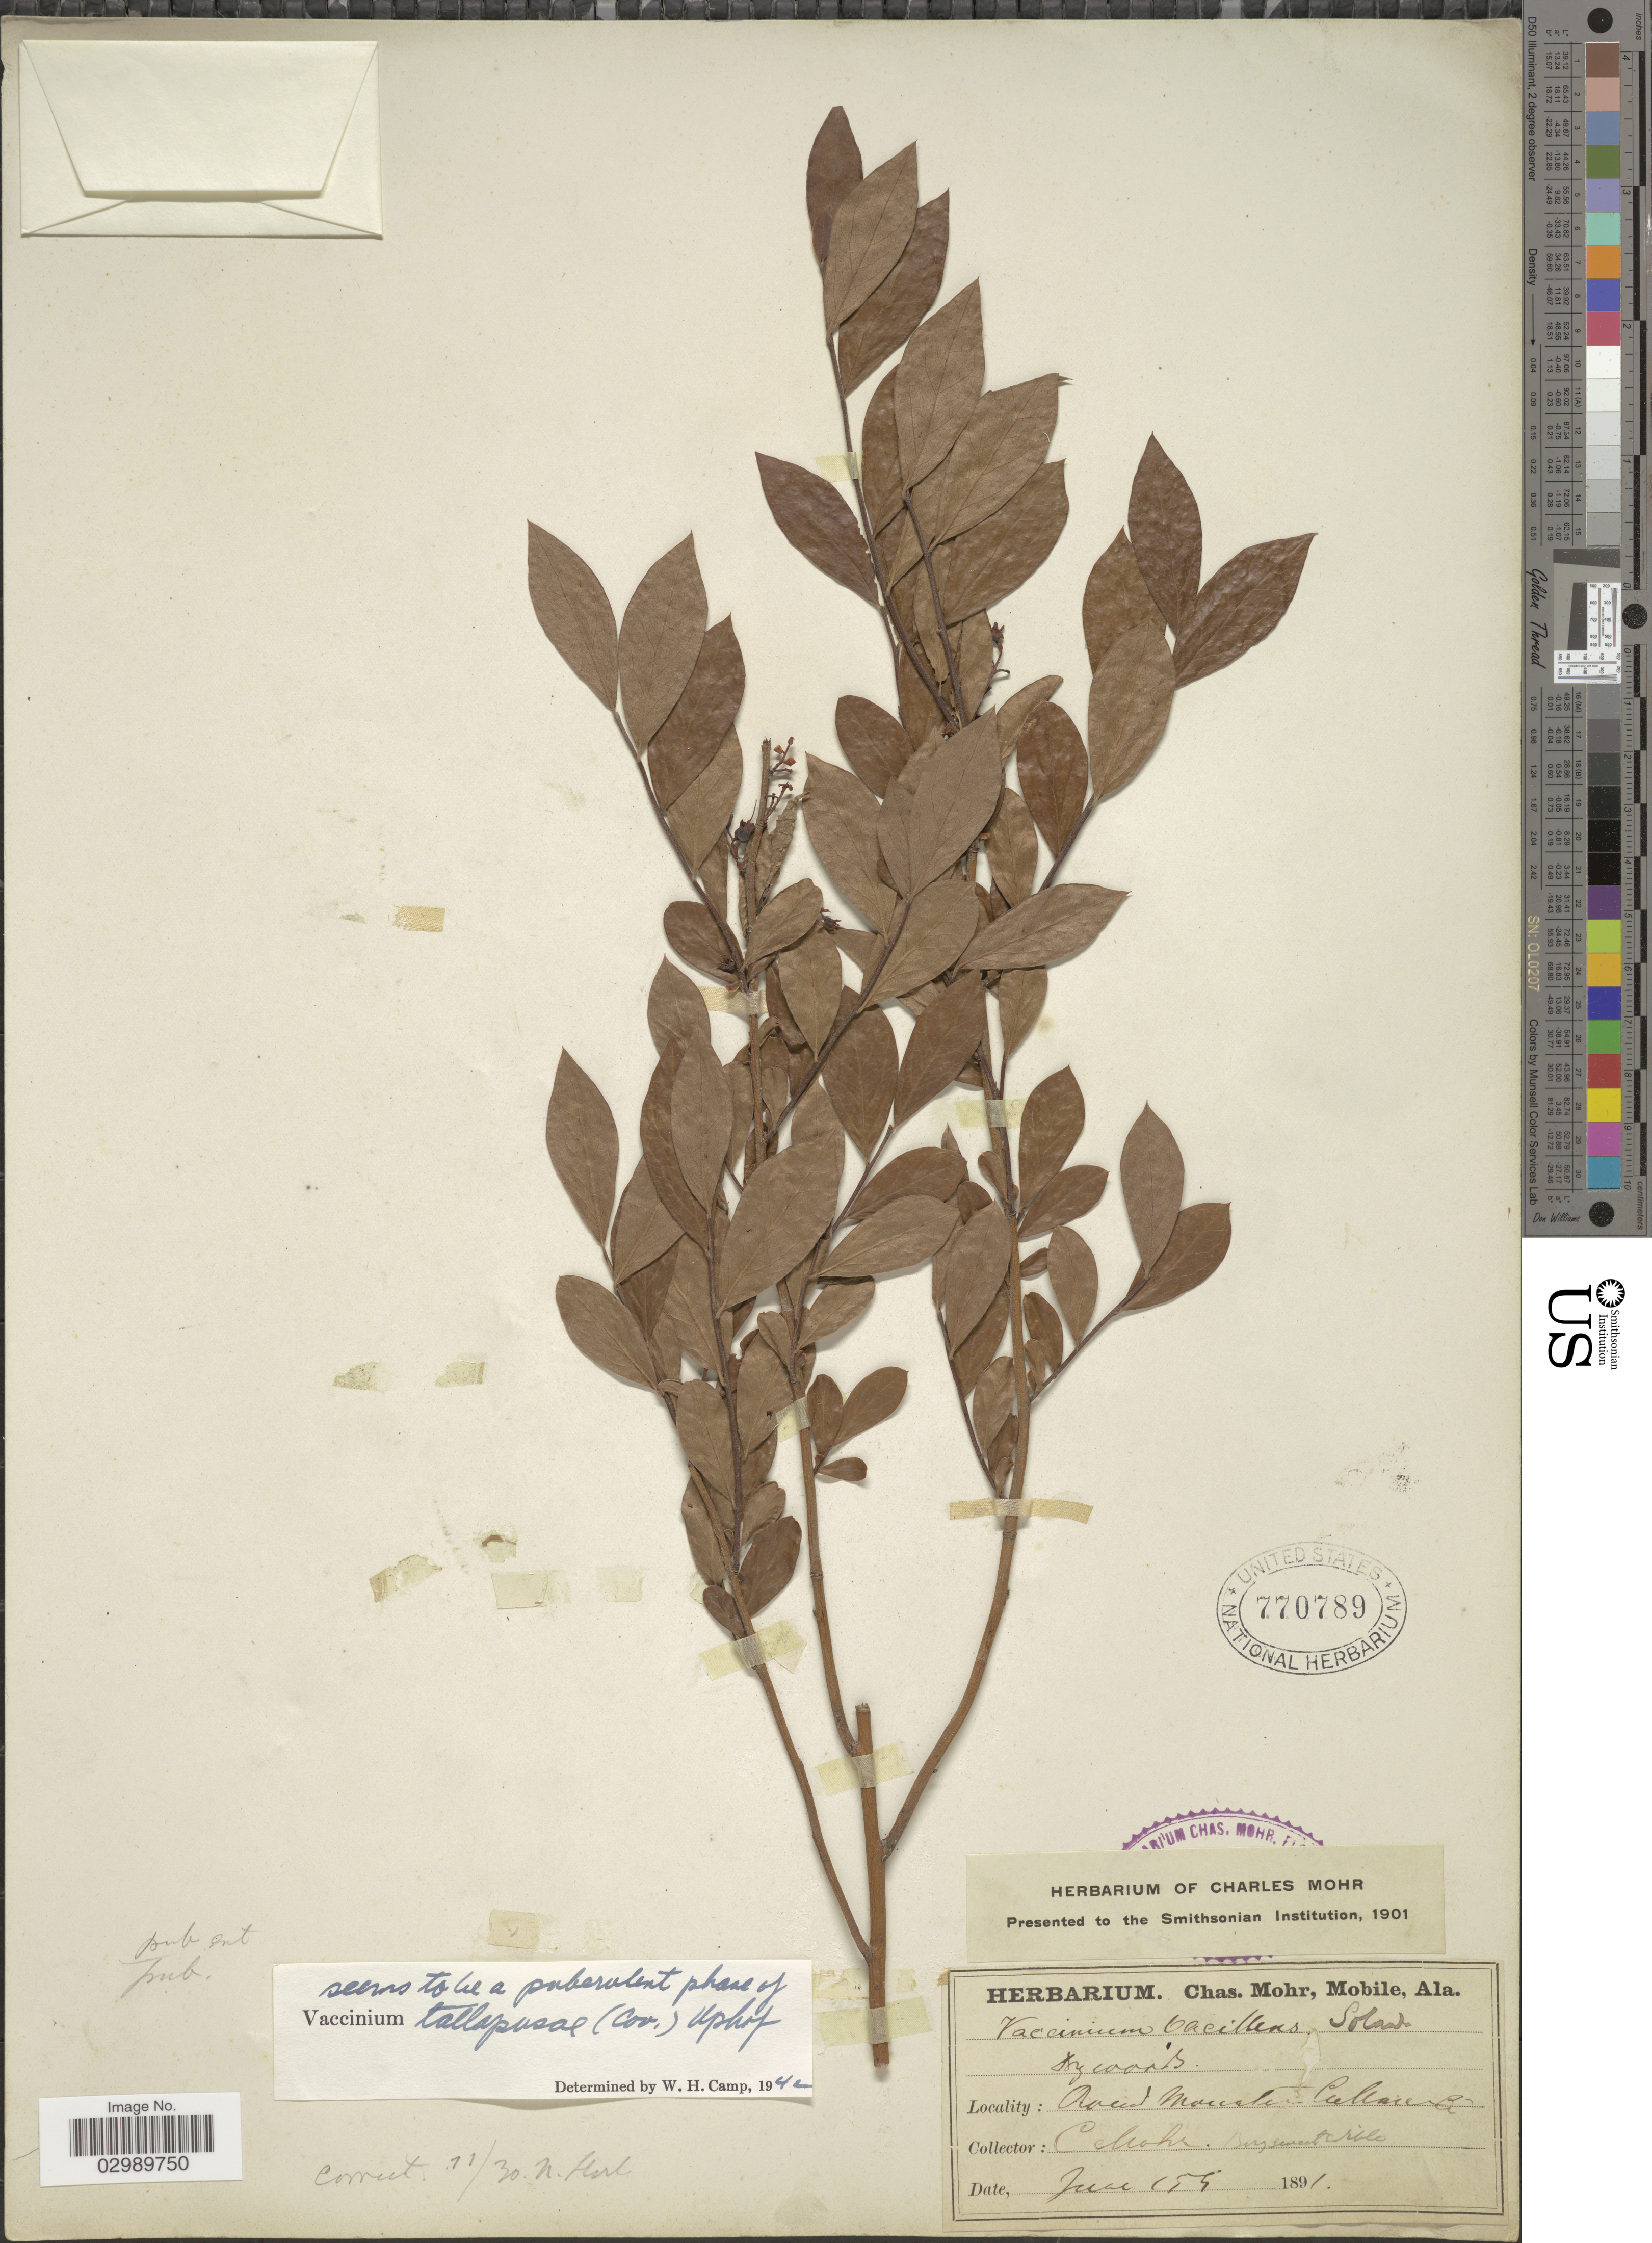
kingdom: Plantae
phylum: Tracheophyta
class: Magnoliopsida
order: Ericales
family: Ericaceae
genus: Vaccinium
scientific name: Vaccinium tallapusae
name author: (Coville ex Small) Uphof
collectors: Mohr, C. T. (herbarium)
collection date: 1891-06-15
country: United States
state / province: Alabama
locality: Round Mountain, Cullman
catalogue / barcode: US 770789